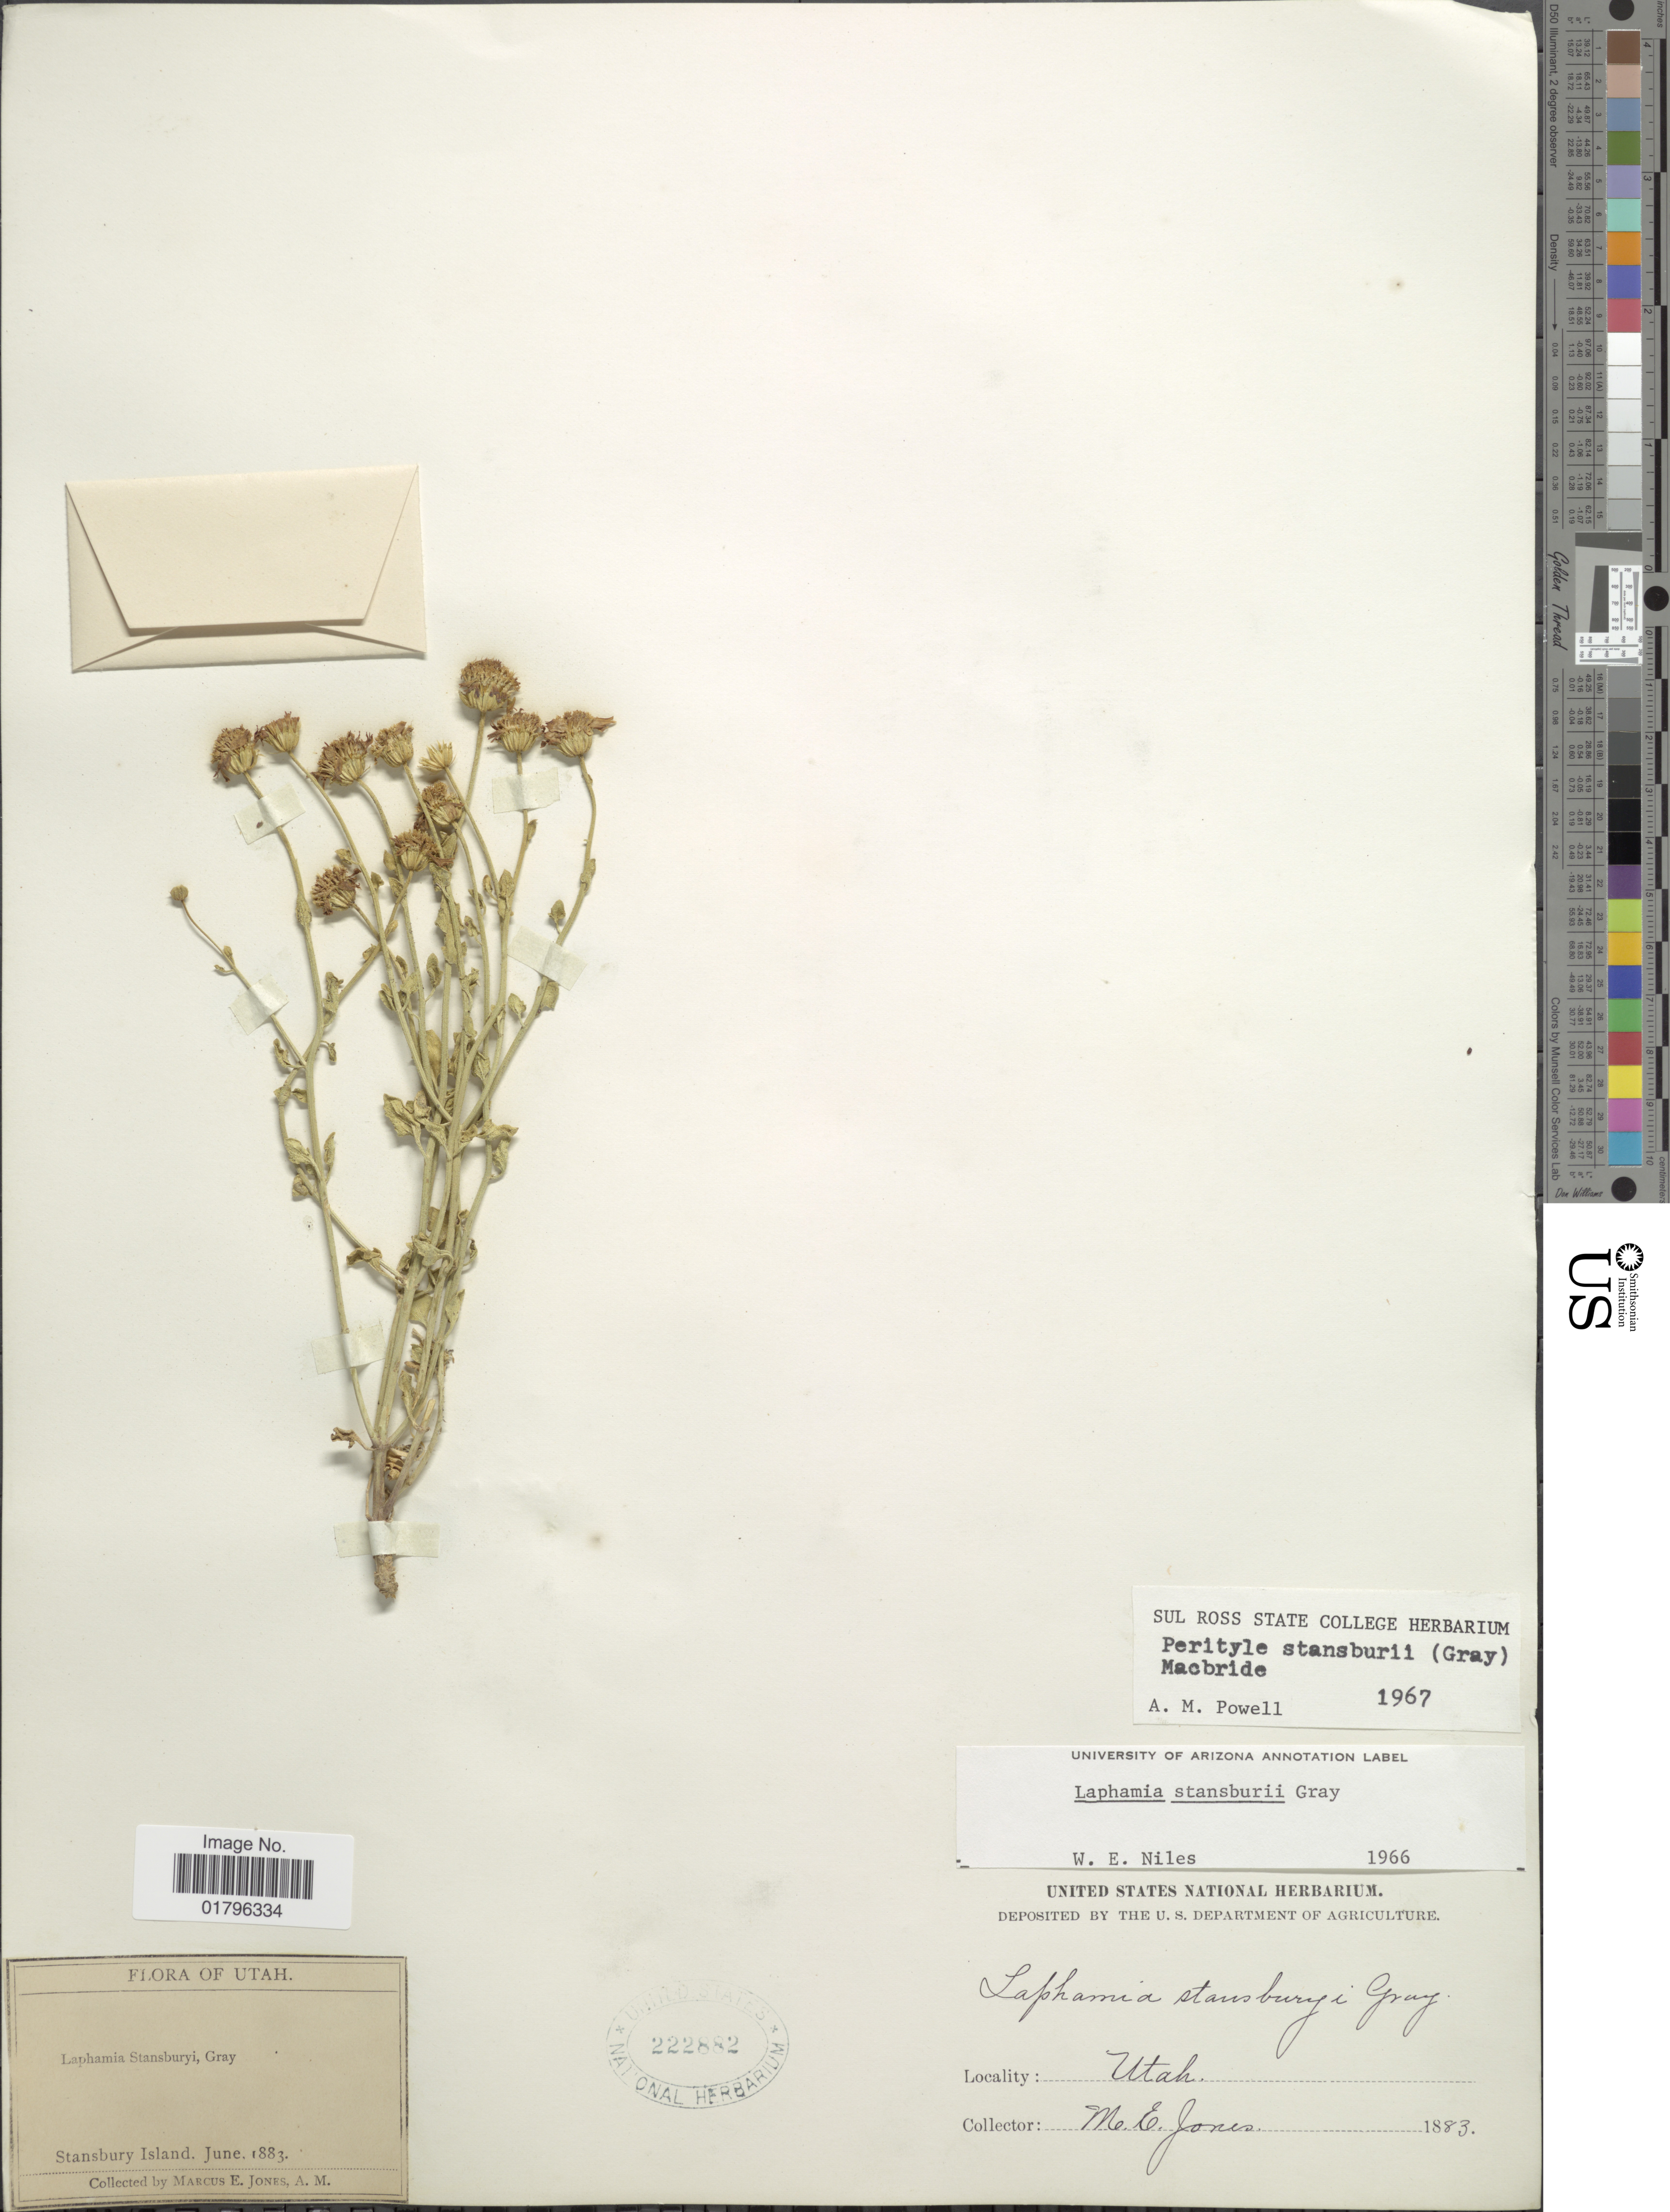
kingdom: Plantae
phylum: Tracheophyta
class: Magnoliopsida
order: Asterales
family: Asteraceae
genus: Perityle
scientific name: Perityle stansburyi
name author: (A. Gray) J.F. Macbr.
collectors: M. E. Jones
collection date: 1883-06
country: United States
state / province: Utah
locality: Stansburry Island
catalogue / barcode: US 222882